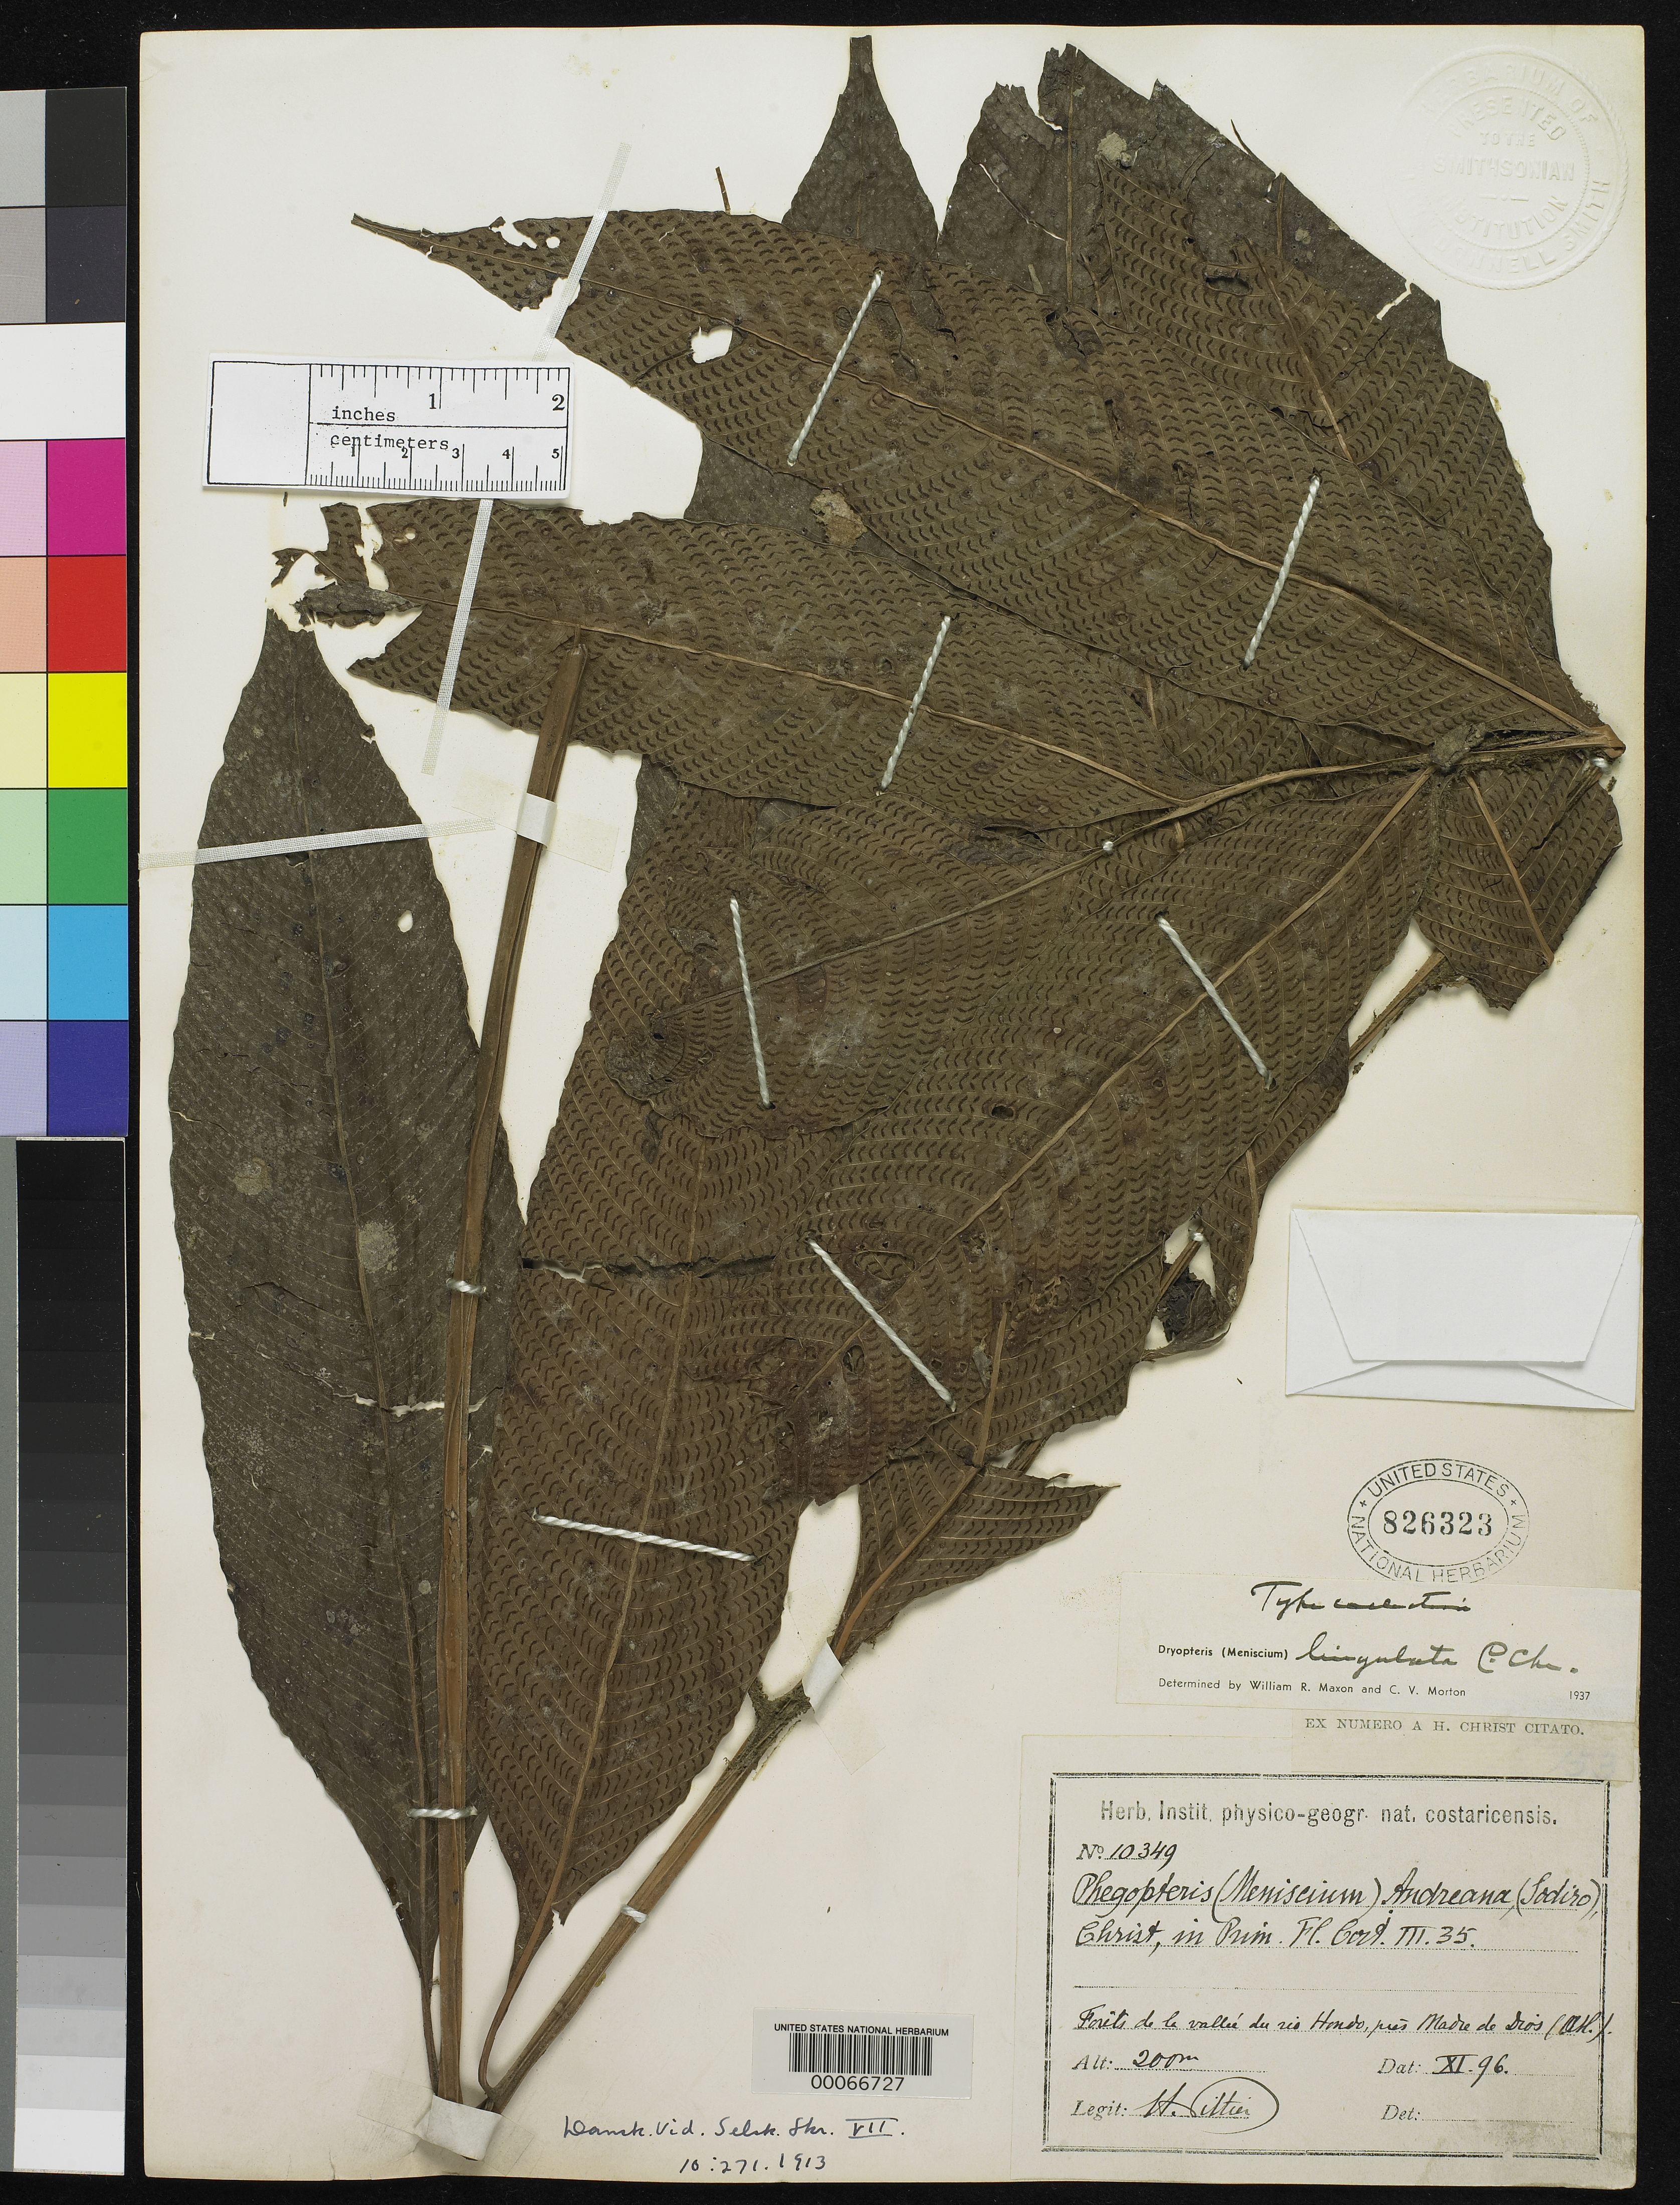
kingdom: Plantae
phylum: Tracheophyta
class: Polypodiopsida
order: Polypodiales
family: Dryopteridaceae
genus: Dryopteris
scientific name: Dryopteris lingulata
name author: C. Chr.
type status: Type Collection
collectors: H. F. Pittier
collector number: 10349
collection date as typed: Nov 1896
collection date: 1896-11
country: Costa Rica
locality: Forets de La Vallee du Rio Hondo, pres Madre de Dios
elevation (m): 200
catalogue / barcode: US 826323